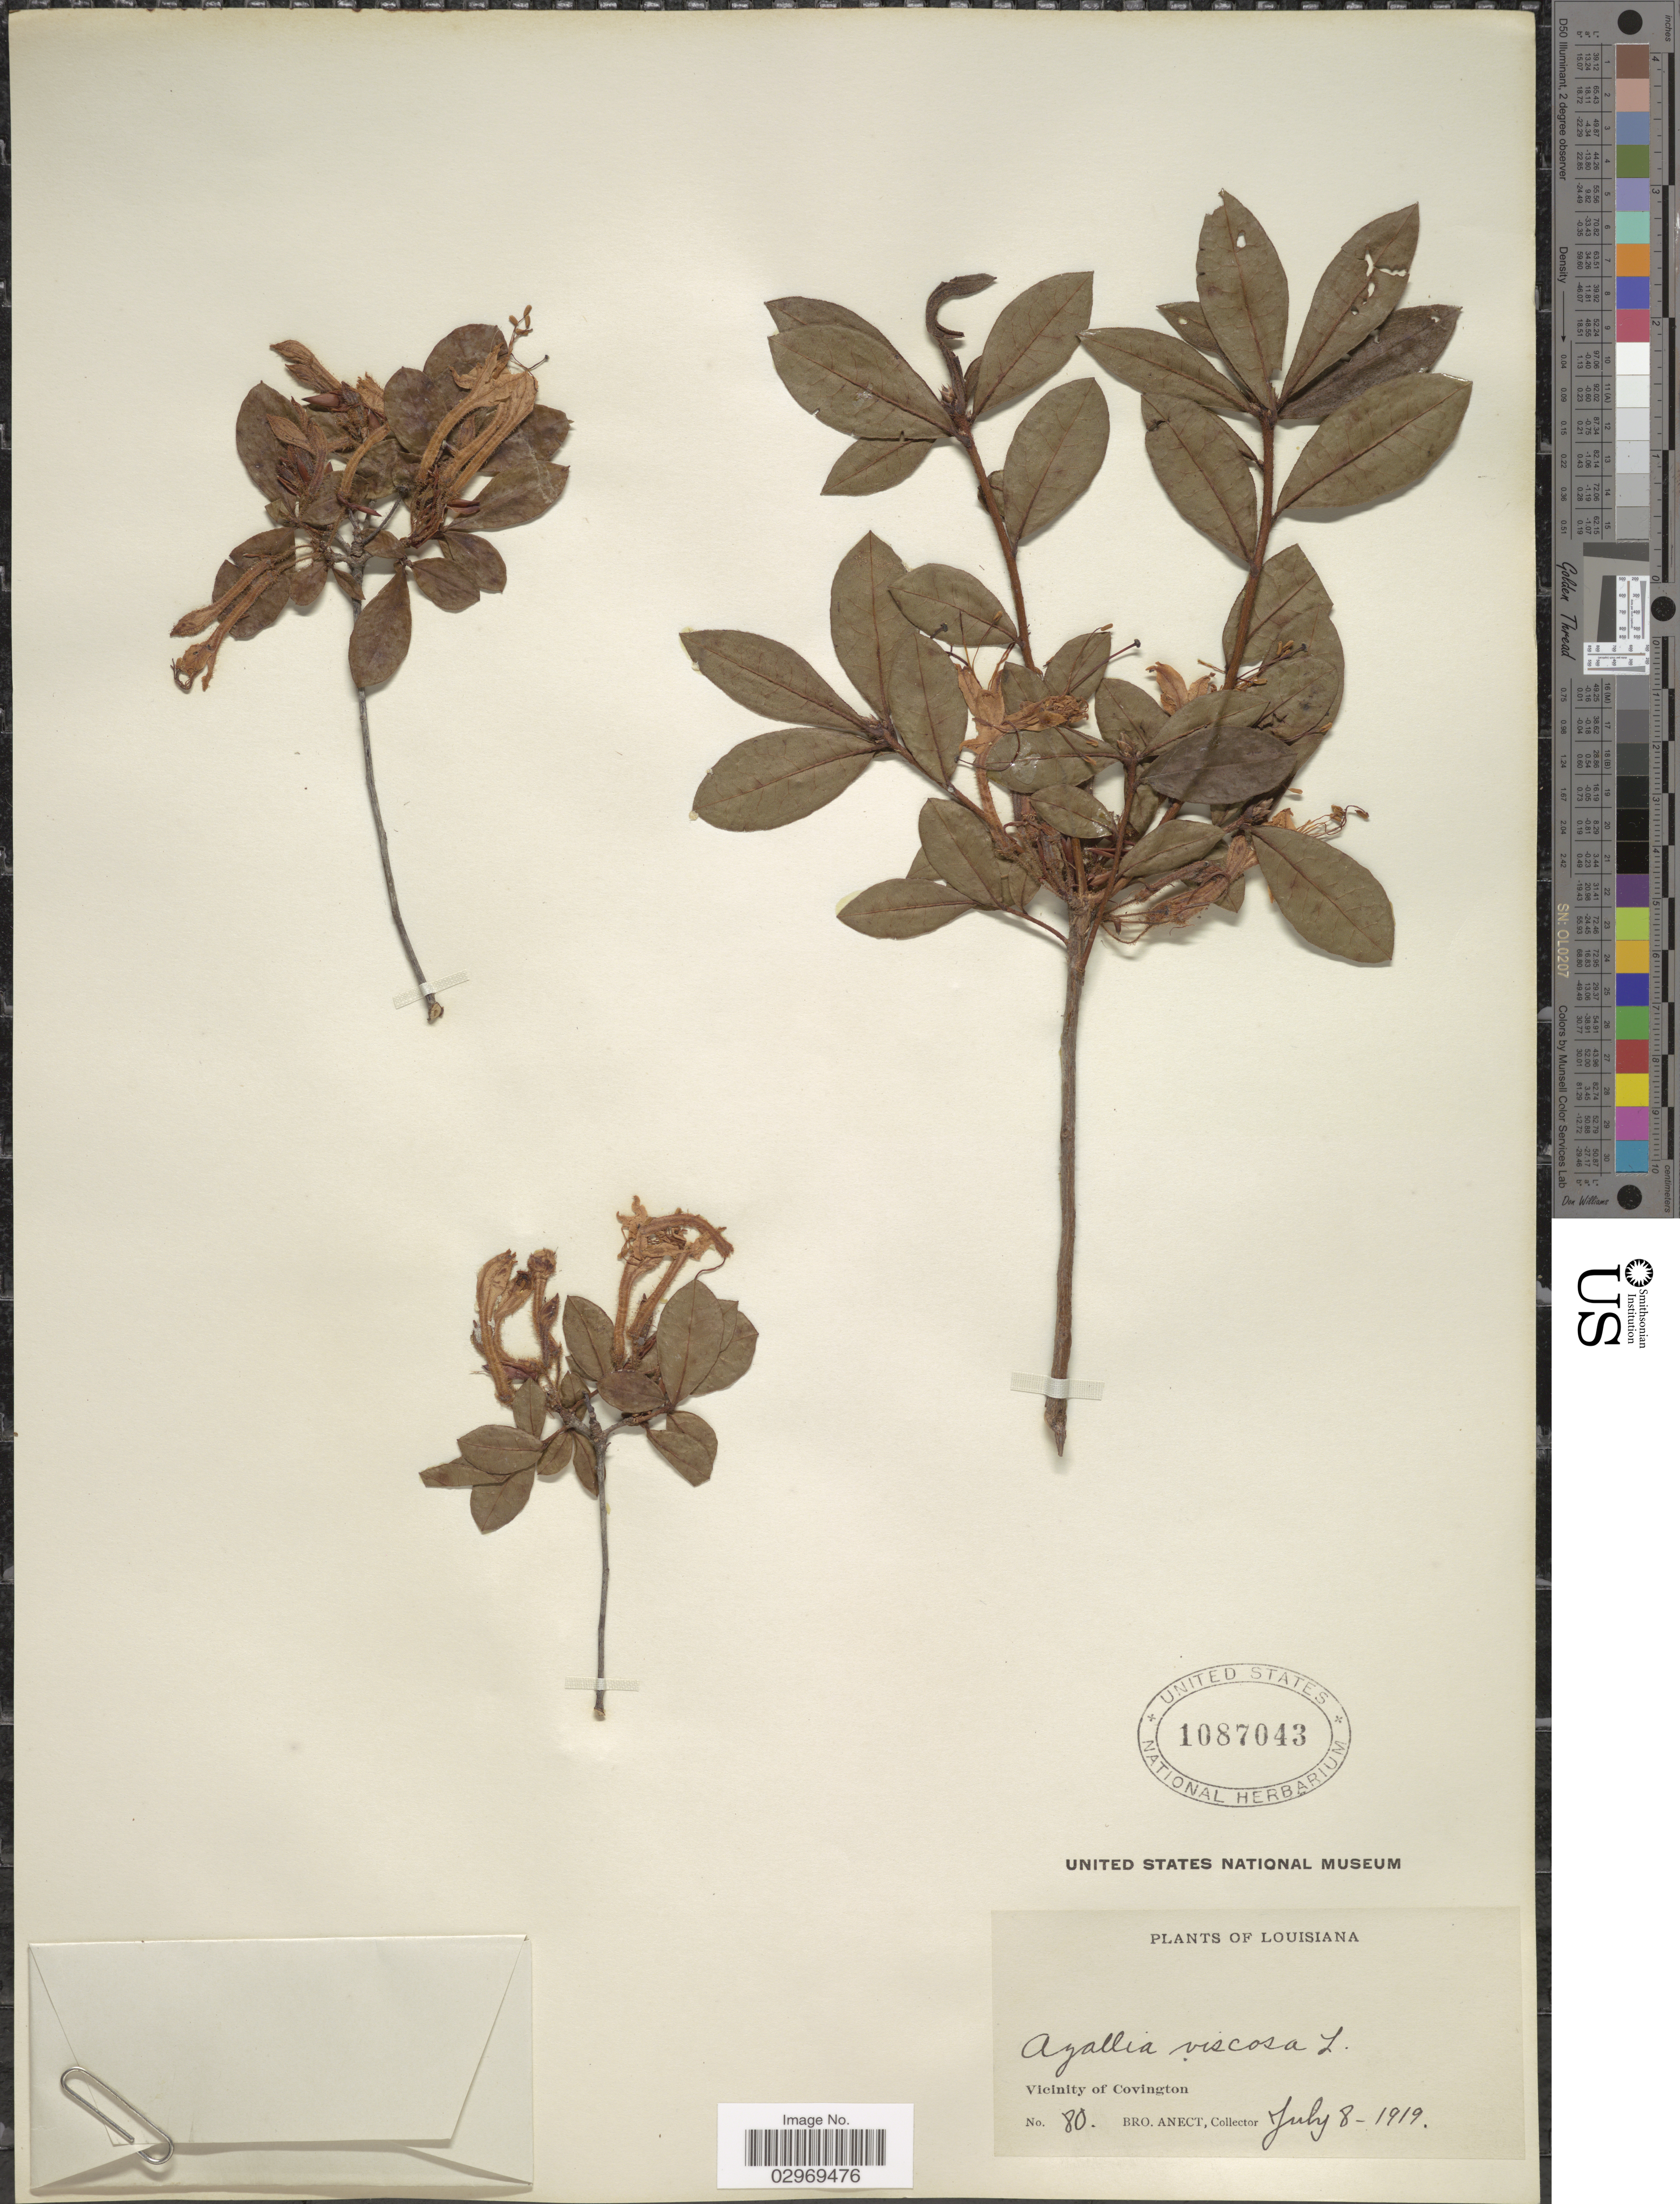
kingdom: Plantae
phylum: Tracheophyta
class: Magnoliopsida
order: Ericales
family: Ericaceae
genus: Rhododendron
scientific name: Rhododendron viscosum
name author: (L.) Torr.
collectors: B. Anect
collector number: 80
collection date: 1919-07-08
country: United States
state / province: Louisiana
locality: Vicinity of Covington.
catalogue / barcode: US 1087043